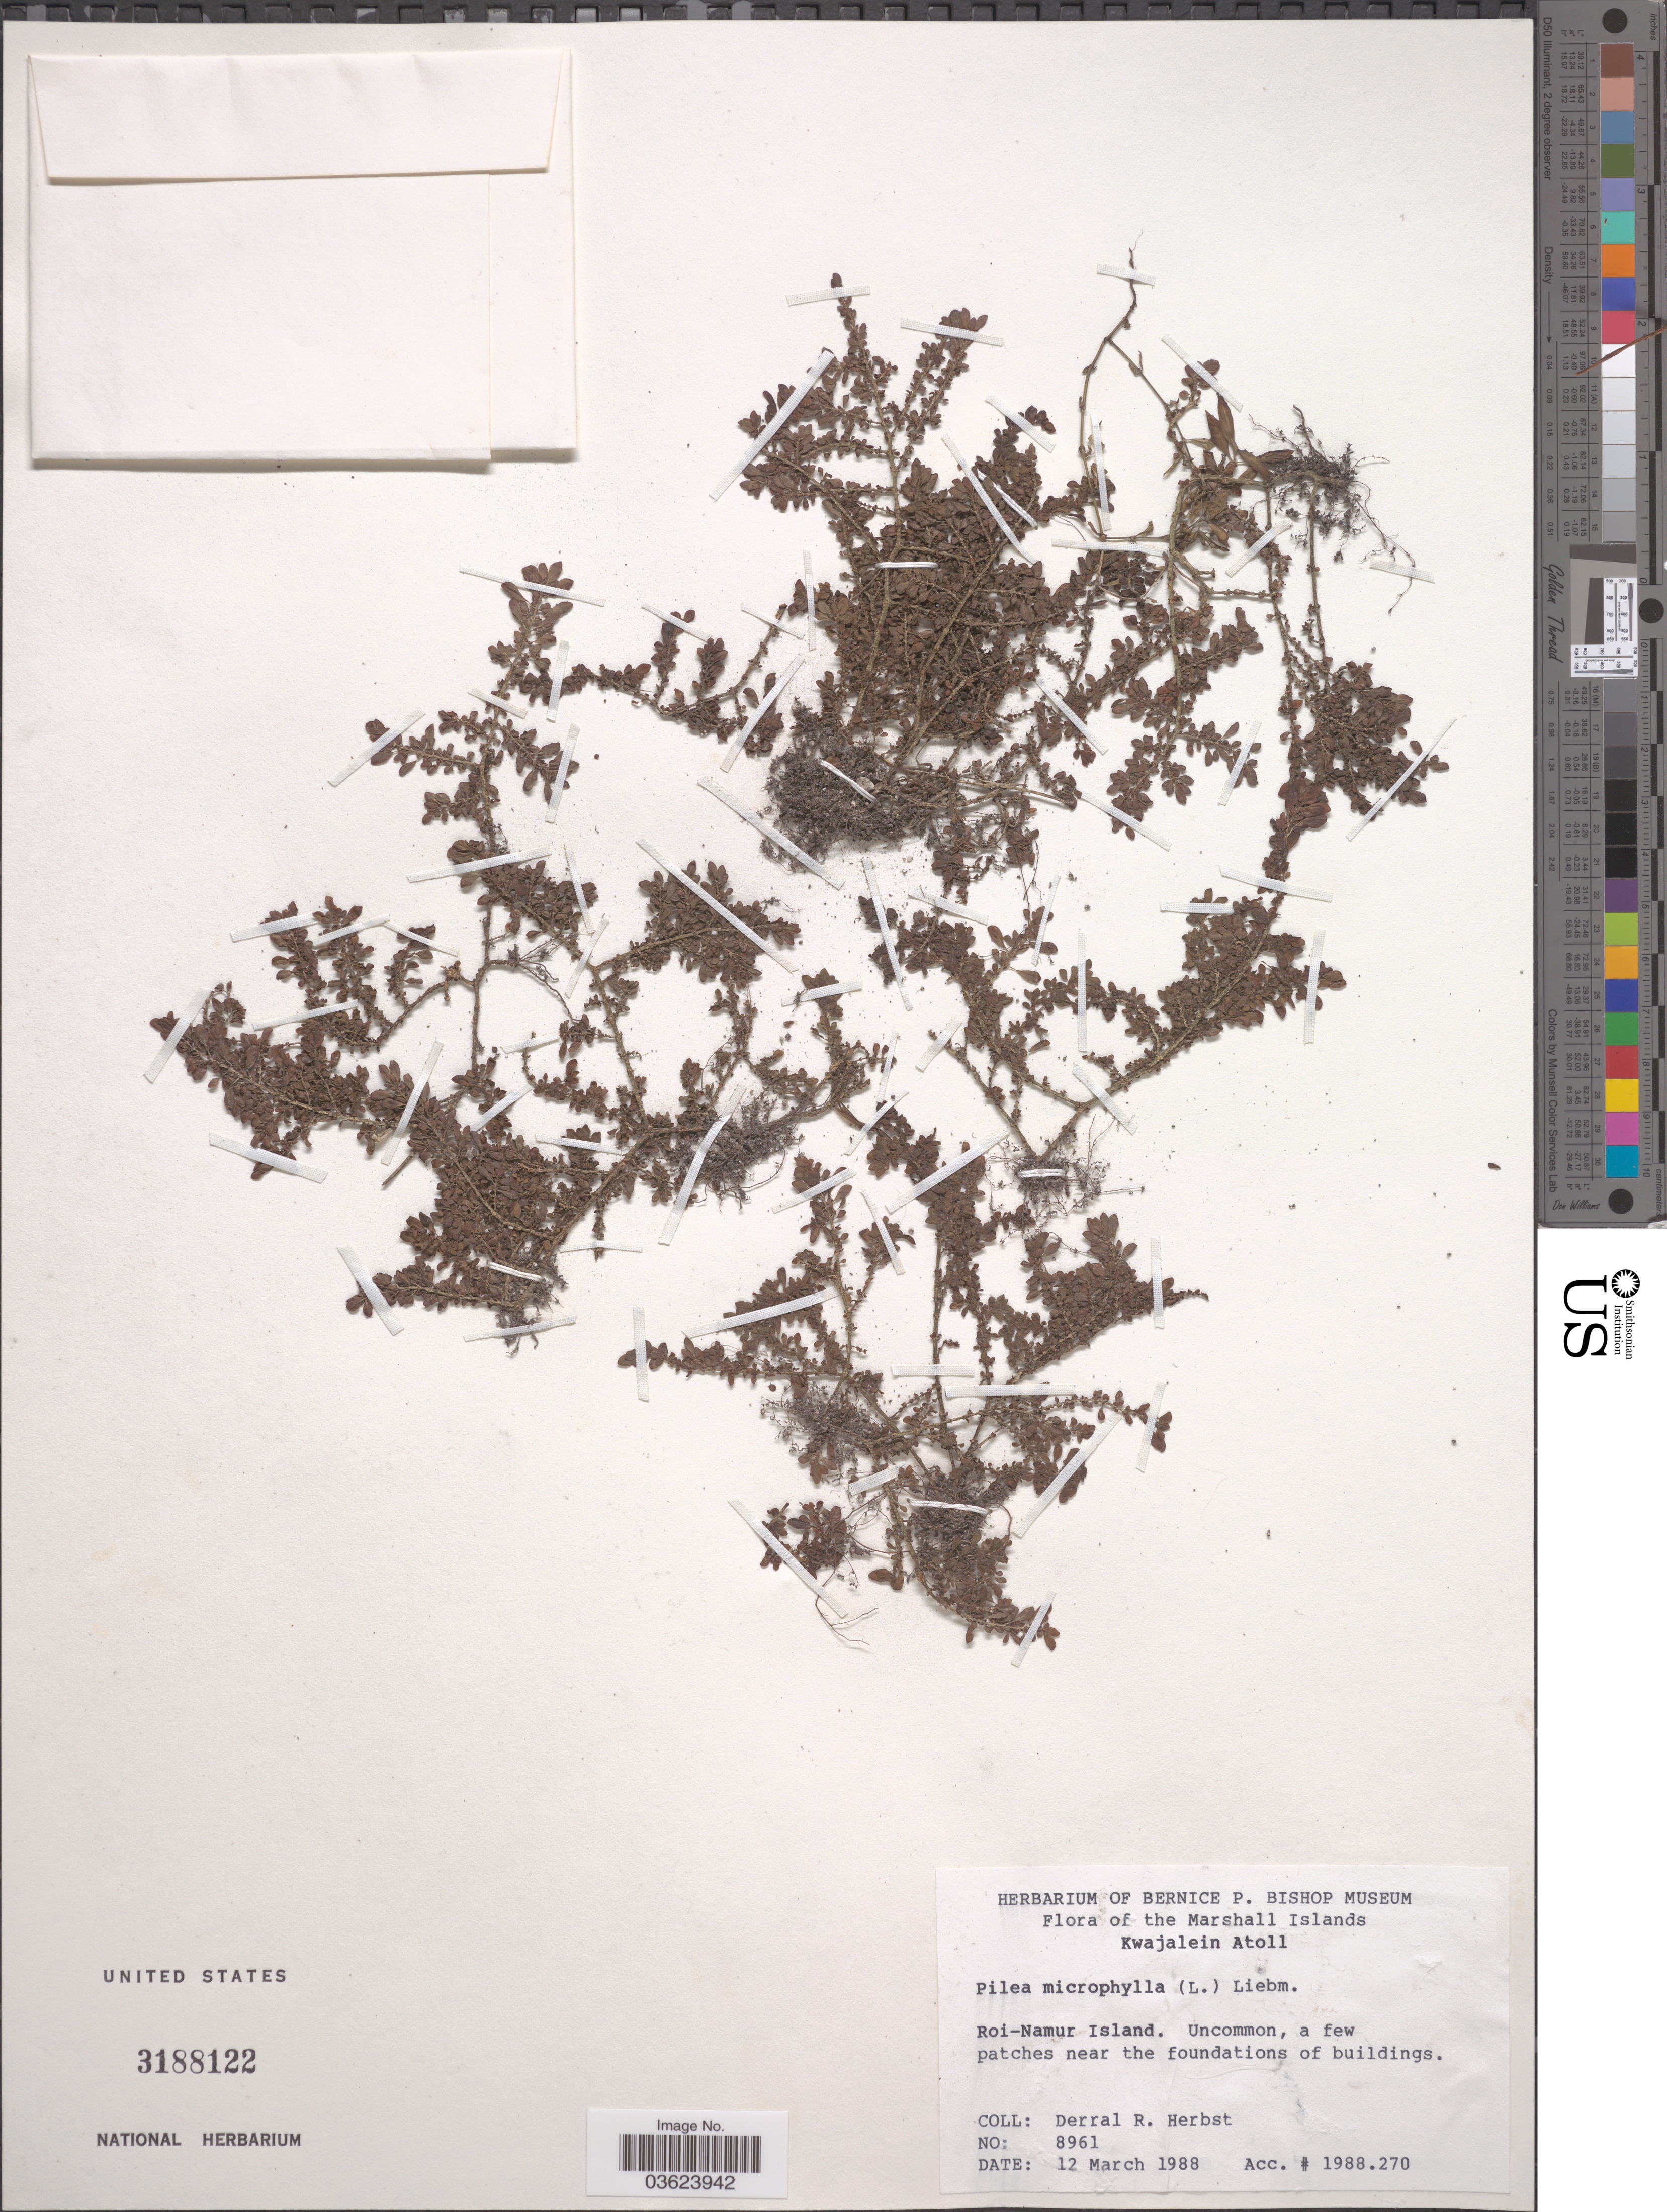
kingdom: Plantae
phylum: Tracheophyta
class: Magnoliopsida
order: Rosales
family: Urticaceae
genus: Pilea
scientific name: Pilea microphylla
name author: (L.) Liebm.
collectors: D. R. Herbst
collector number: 8961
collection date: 1988-03-12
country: Marshall Islands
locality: Kwajalein Atoll. Roi-Namur Island.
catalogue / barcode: US 3188122